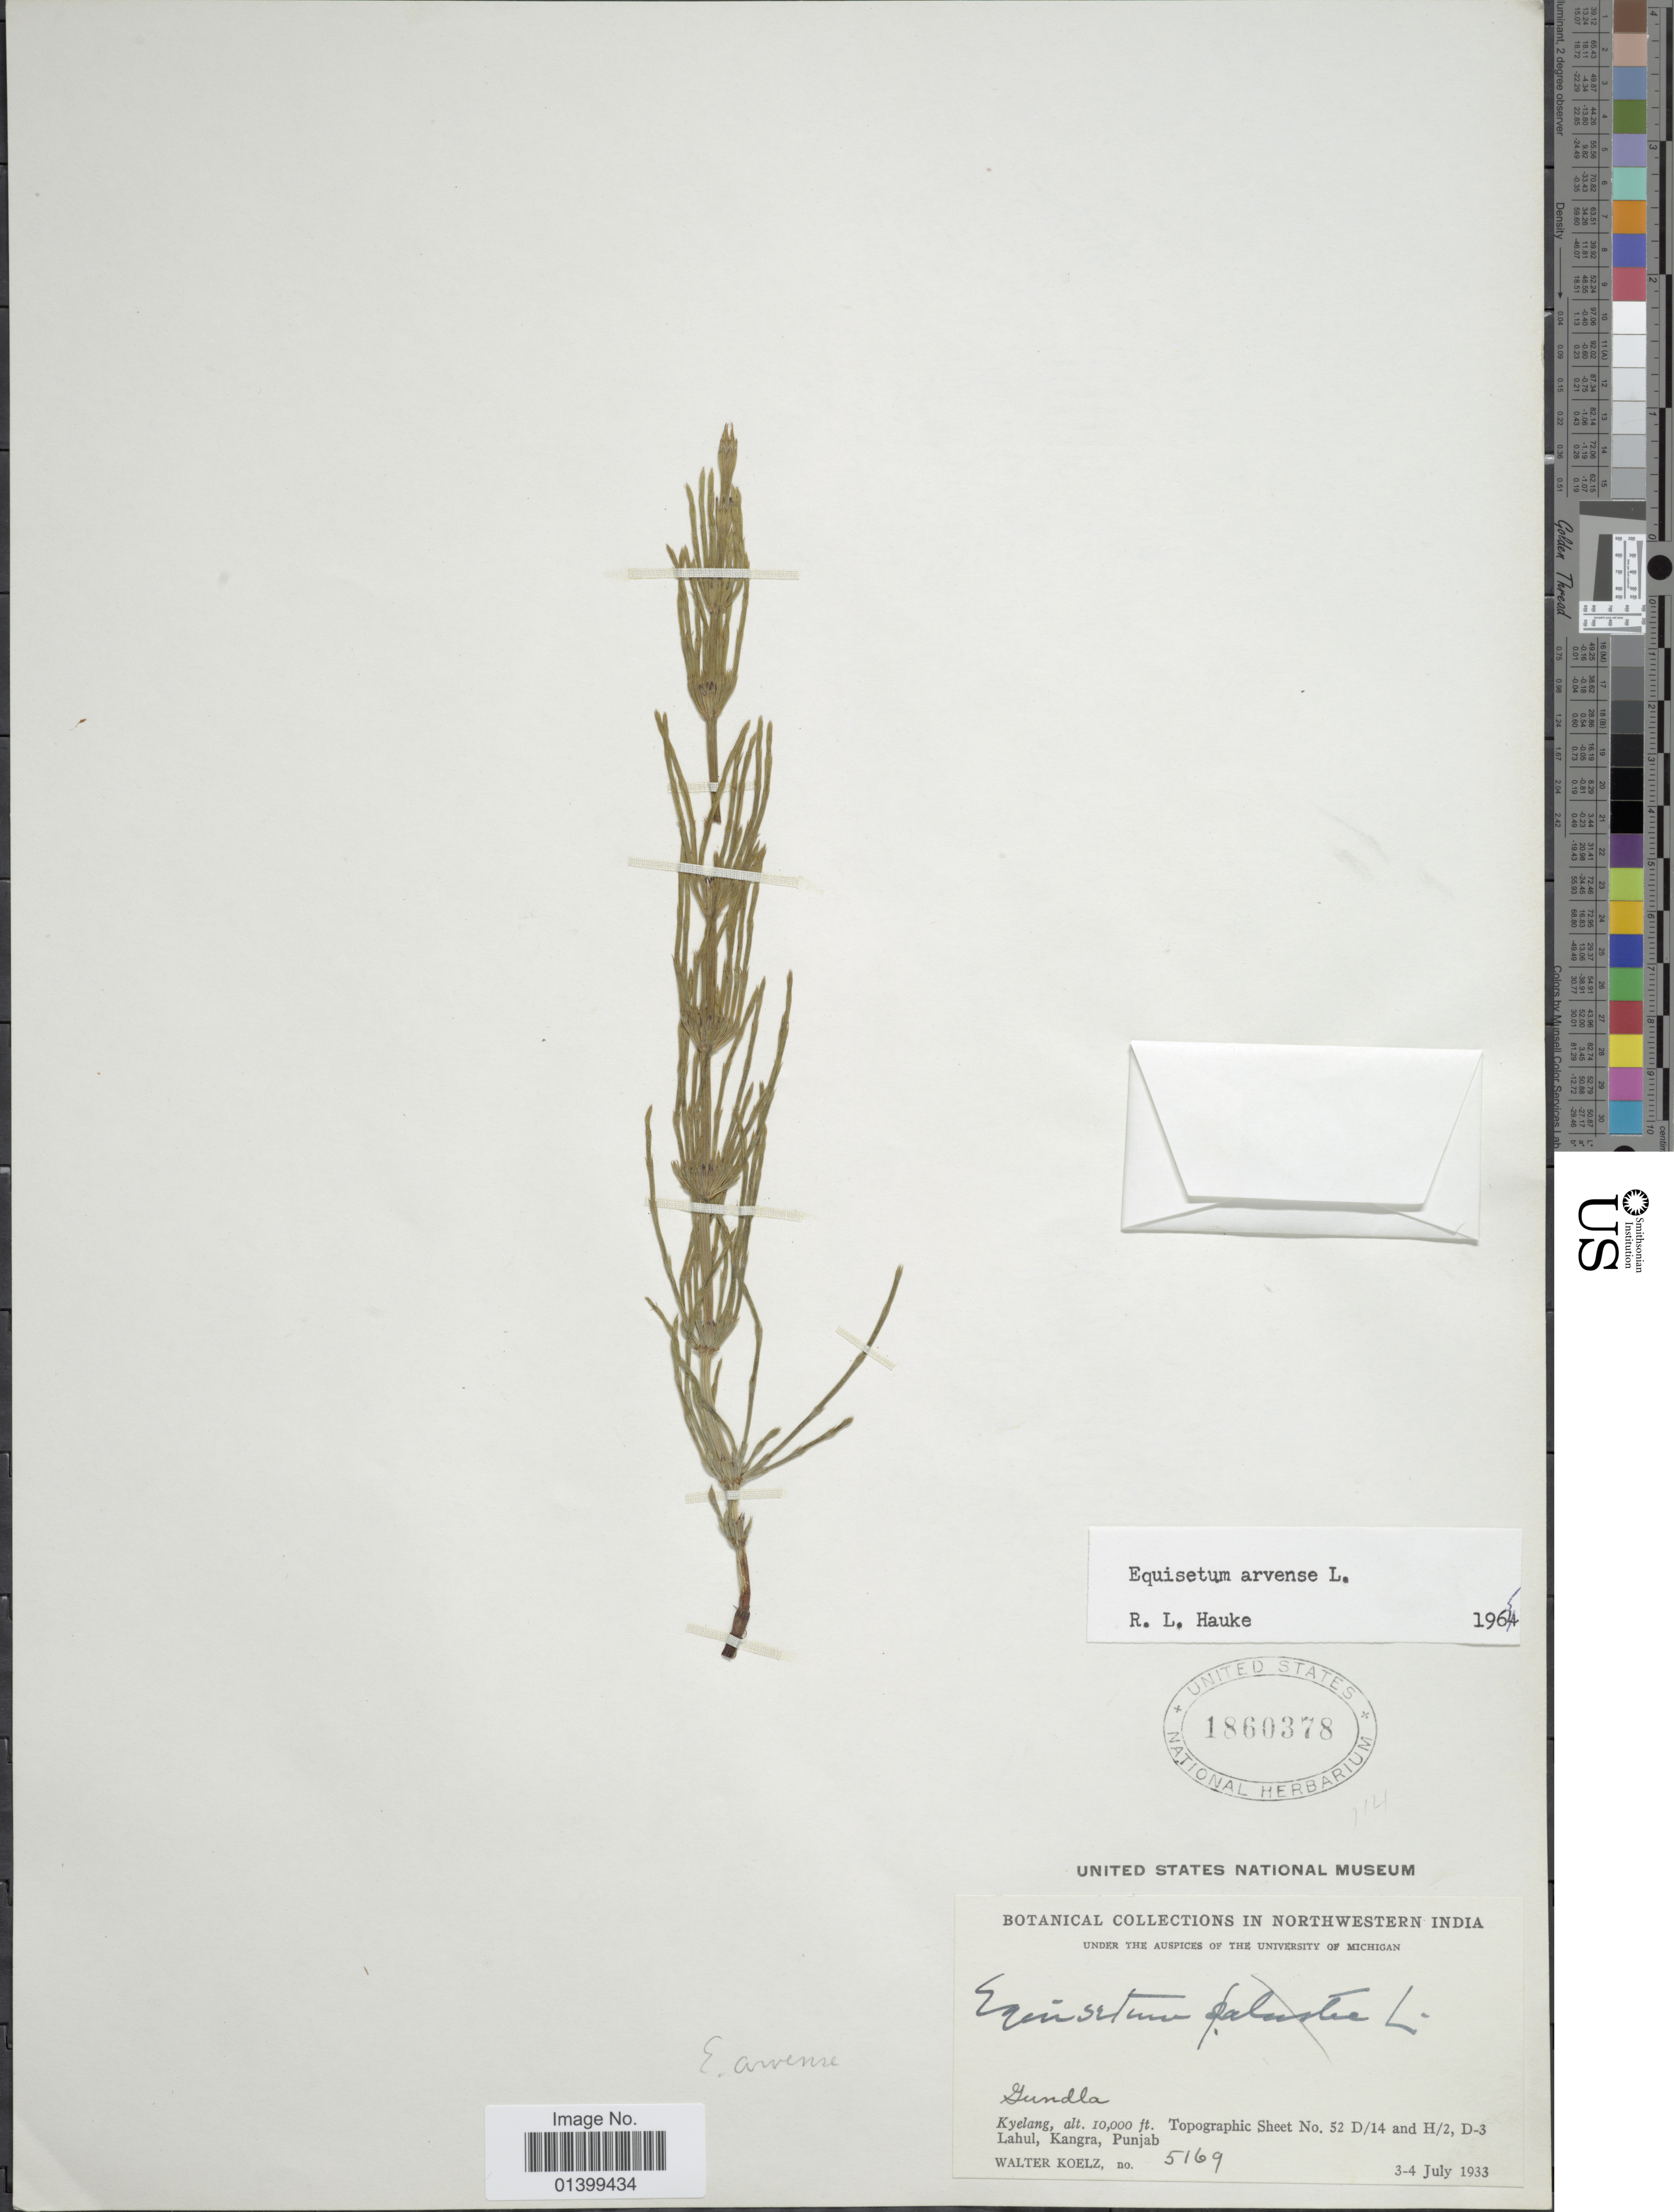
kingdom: Plantae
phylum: Tracheophyta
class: Polypodiopsida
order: Equisetales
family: Equisetaceae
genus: Equisetum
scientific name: Equisetum arvense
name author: L.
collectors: W. N. Koelz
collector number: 5169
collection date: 1933-07-03/1933-07-04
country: India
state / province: Himachal Pradesh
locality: Northwestern India. Gundla. Kyelang, Topographic Sheet No. 52 D/14 and H/2, D-3 Lahul, Kangra, Punjab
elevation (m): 3048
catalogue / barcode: US 1860378